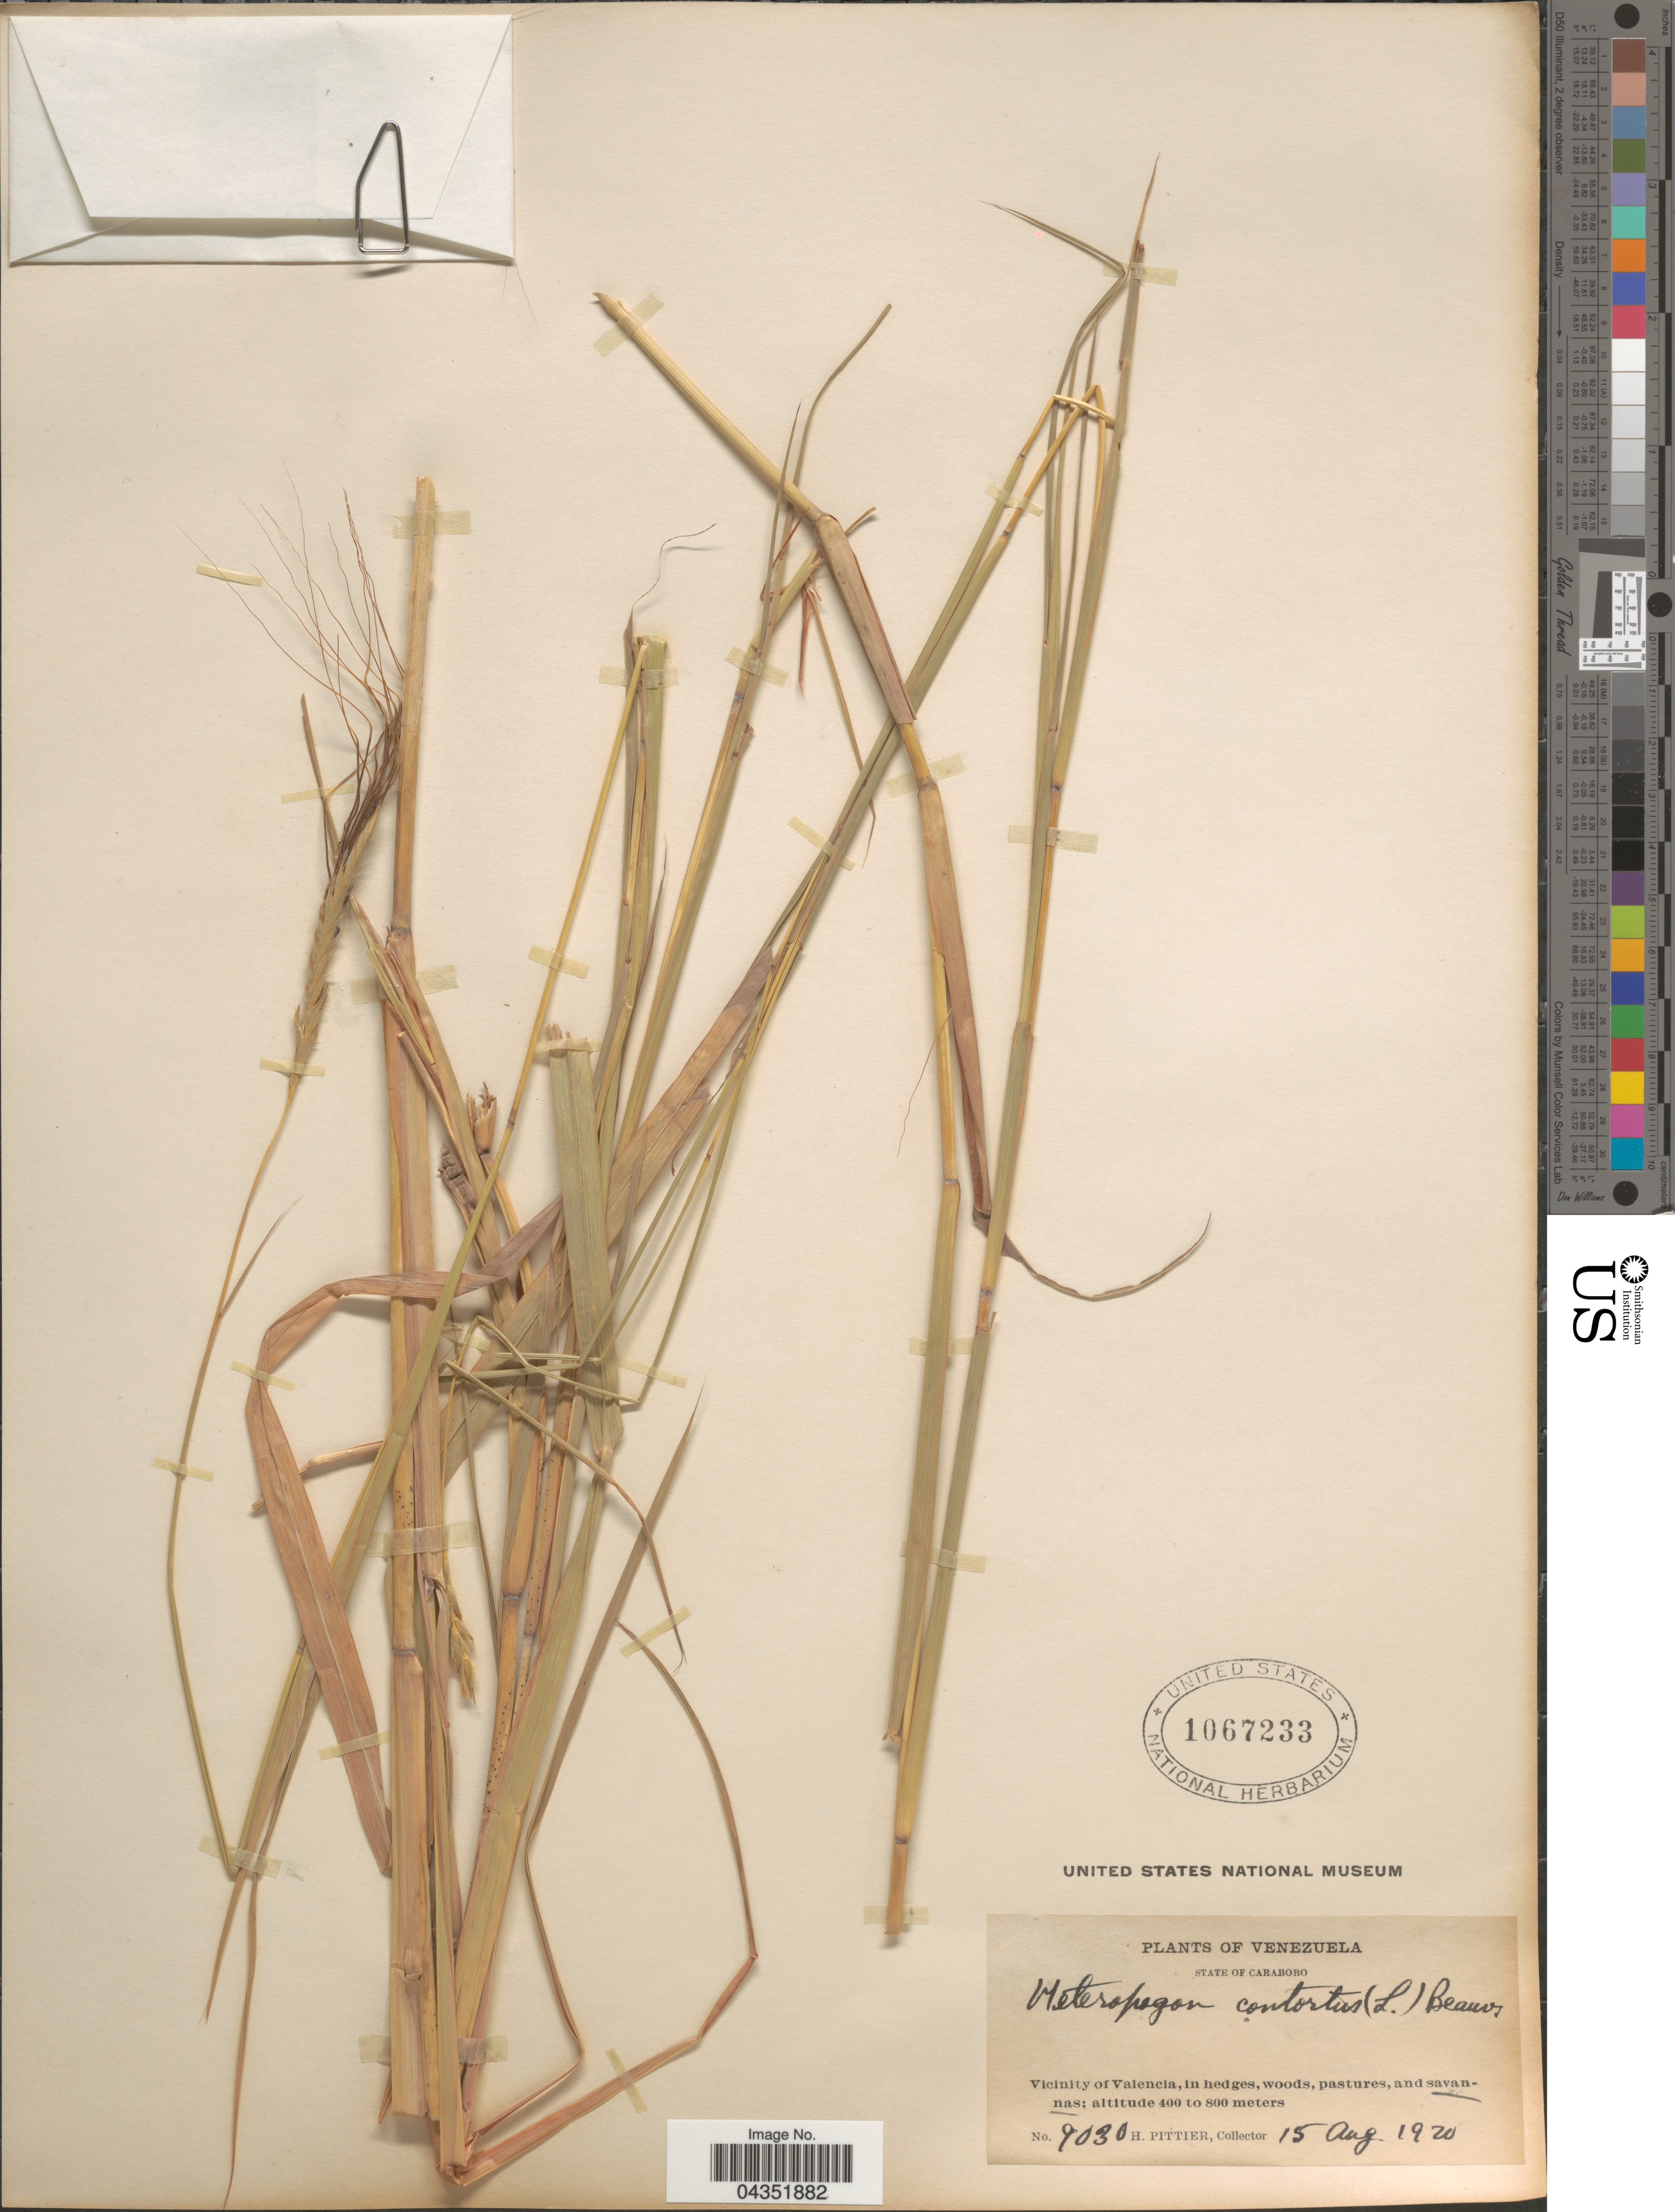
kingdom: Plantae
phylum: Tracheophyta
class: Liliopsida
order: Poales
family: Poaceae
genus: Heteropogon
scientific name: Heteropogon contortus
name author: (L.) P. Beauv. ex Roem. & Schult.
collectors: H. F. Pittier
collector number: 9030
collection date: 1920-08-15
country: Venezuela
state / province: Carabobo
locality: Vicinity of Valencia.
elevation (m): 400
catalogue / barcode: US 1067233